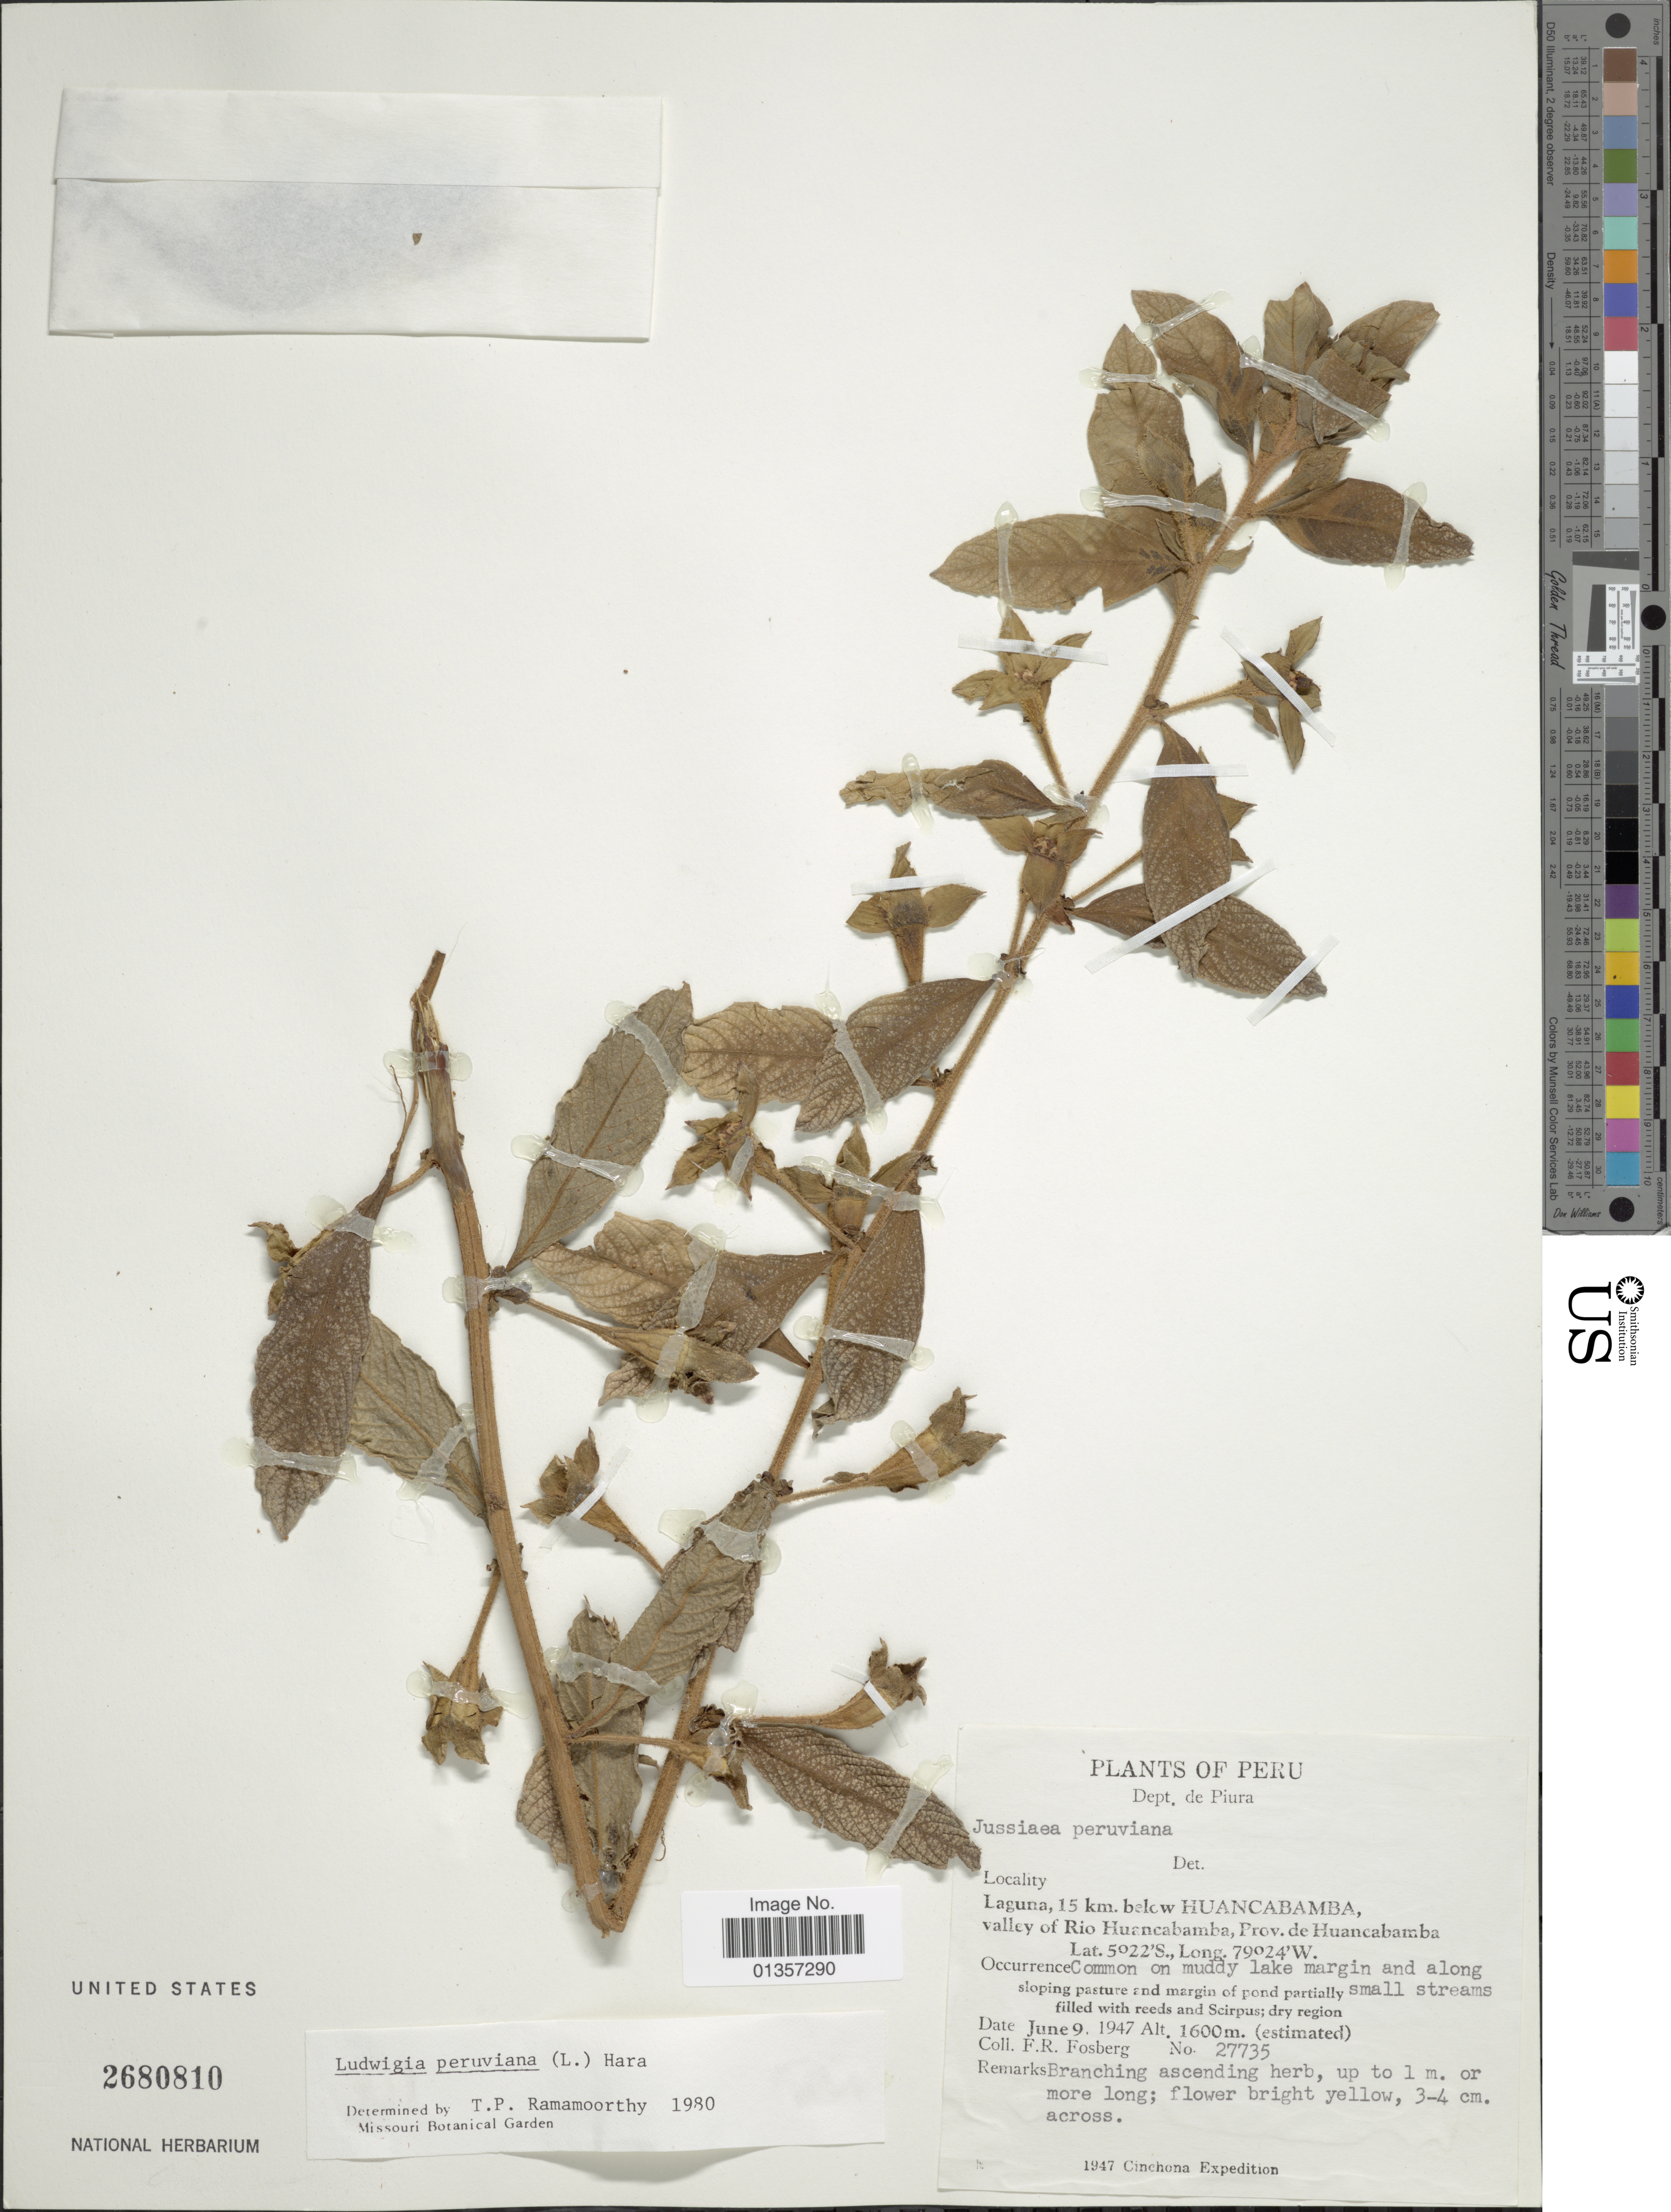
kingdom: Plantae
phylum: Tracheophyta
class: Magnoliopsida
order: Myrtales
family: Onagraceae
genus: Ludwigia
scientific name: Ludwigia peruviana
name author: (L.) H. Hara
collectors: F. R. Fosberg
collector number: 27735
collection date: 1947-06-09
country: Peru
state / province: Piura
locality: Laguna, 15 km. below Huancabamba, valley of Rio Huancabamba, Prov. de Huancabamba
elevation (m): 1600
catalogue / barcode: US 2680810